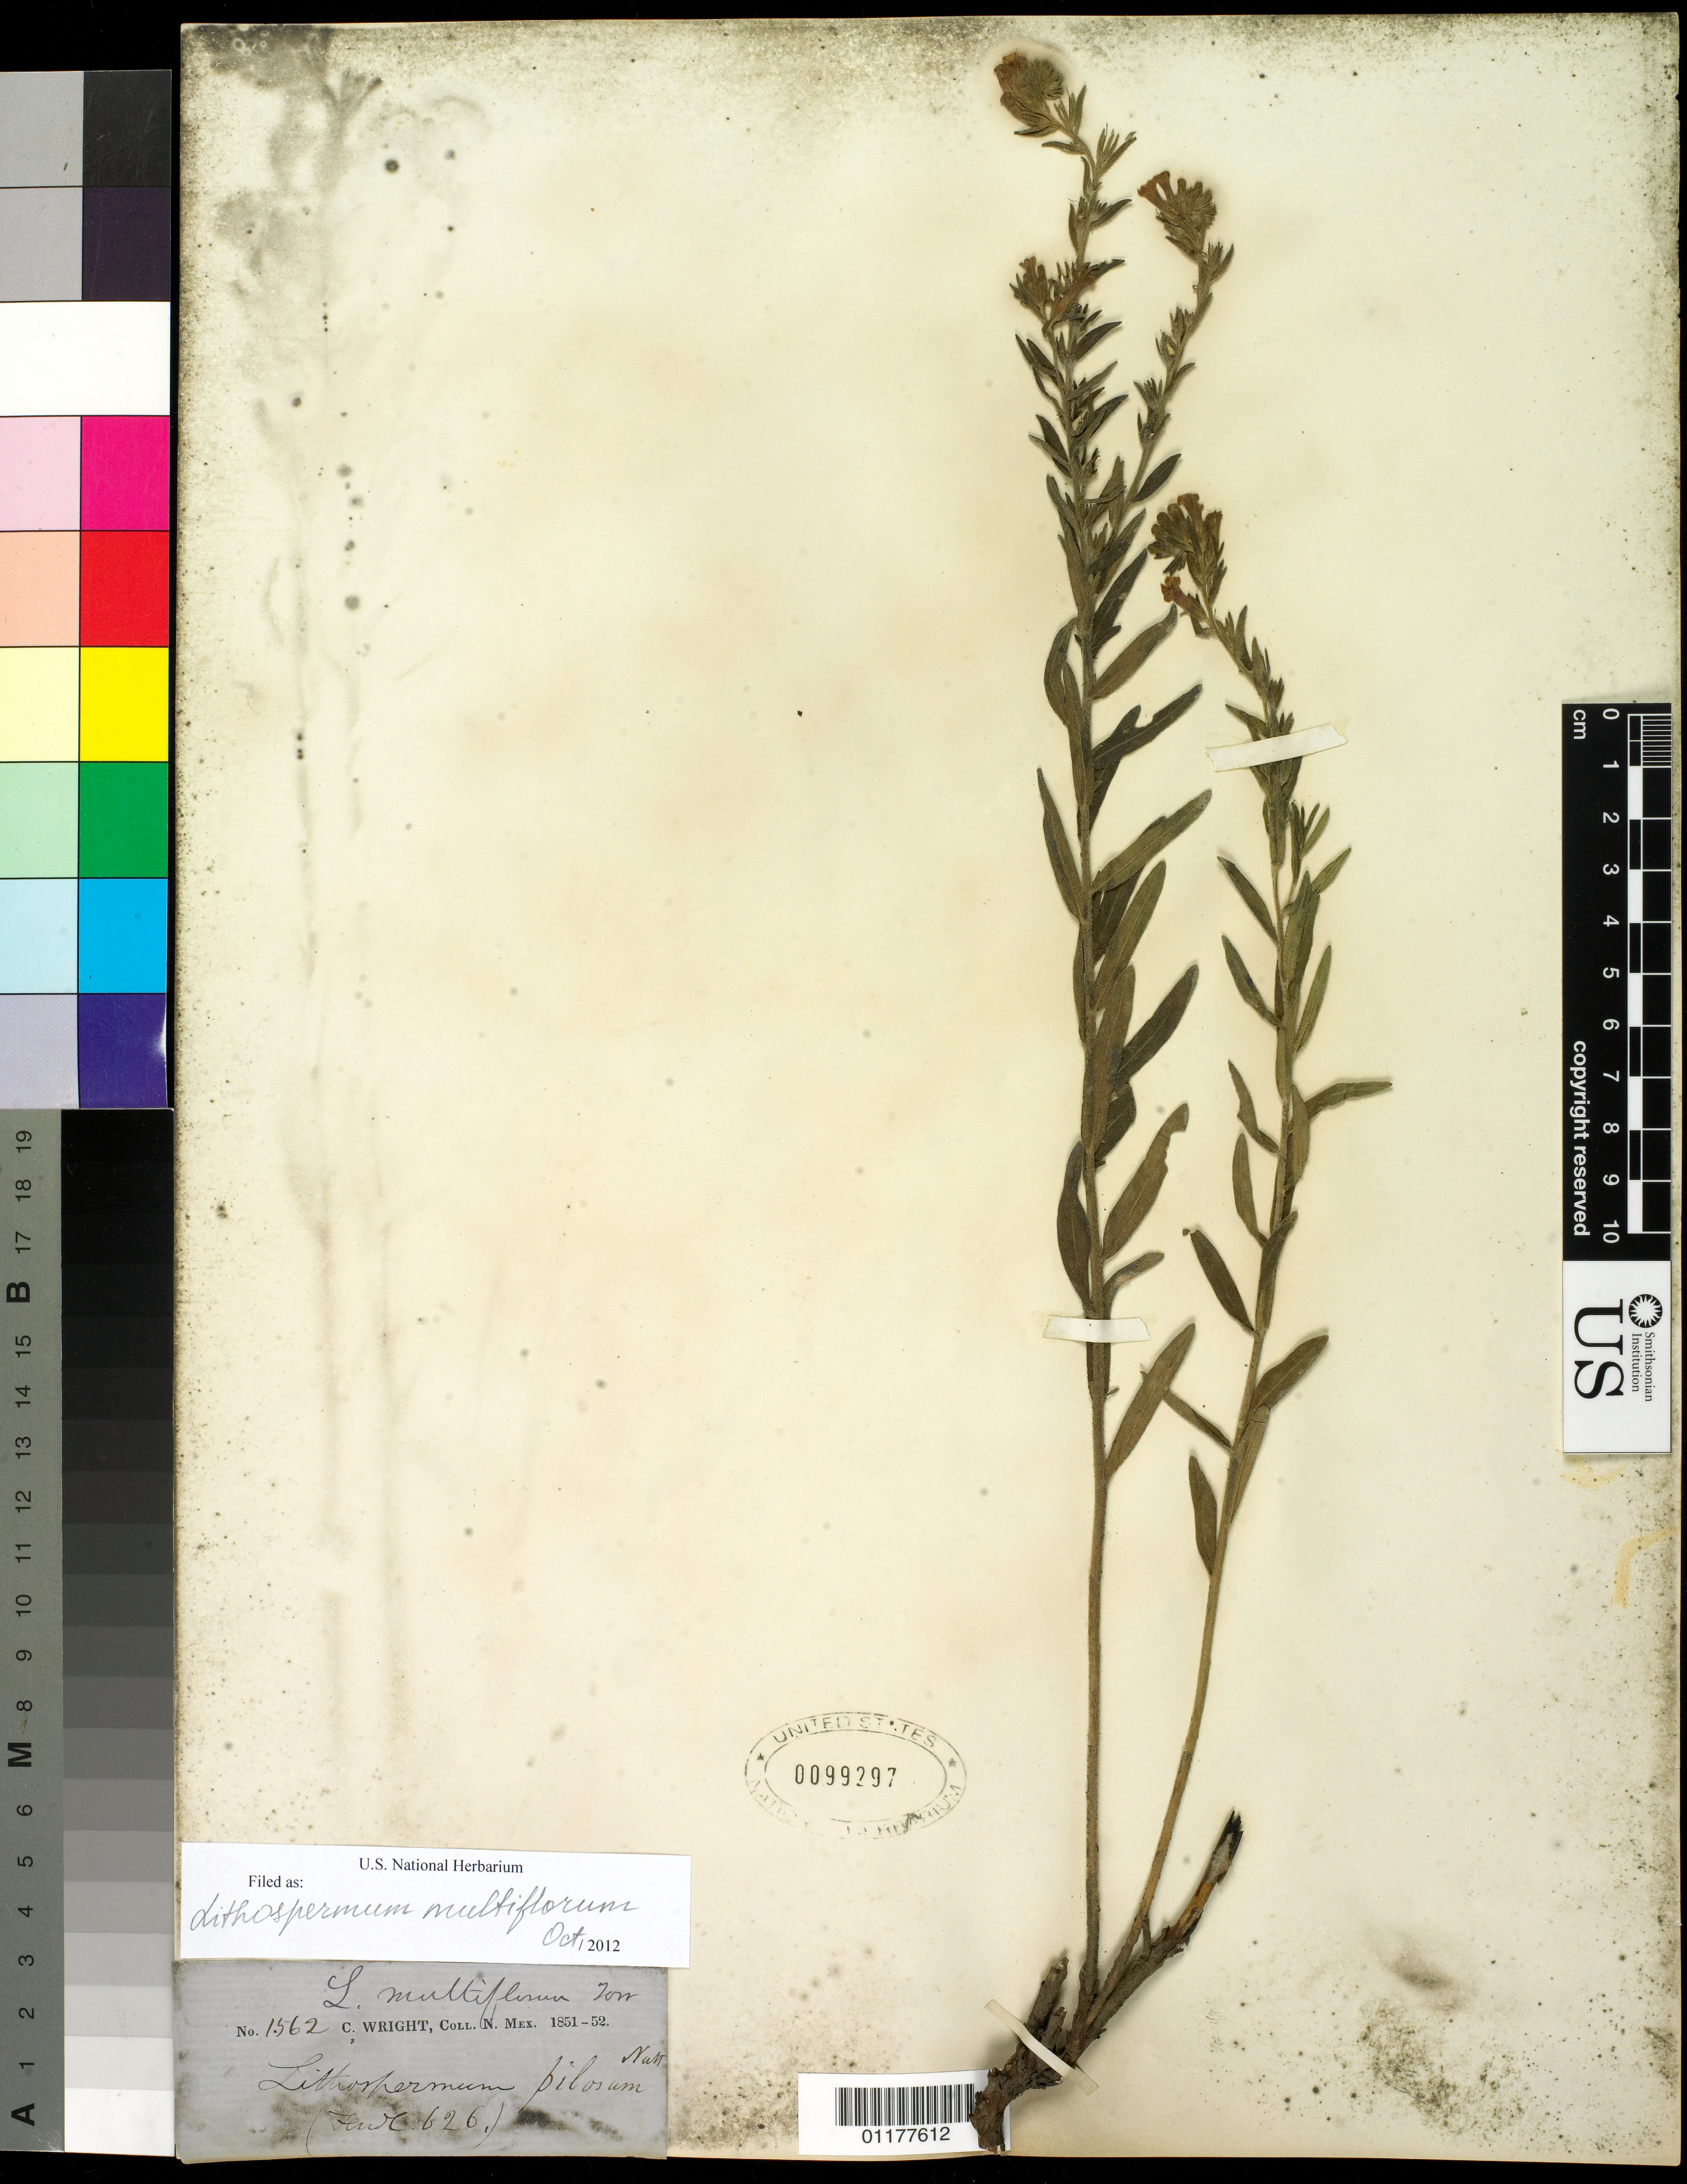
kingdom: Plantae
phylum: Tracheophyta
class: Magnoliopsida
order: Boraginales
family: Boraginaceae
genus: Lithospermum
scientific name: Lithospermum multiflorum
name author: Torr. ex A. Gray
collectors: C. Wright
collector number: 1562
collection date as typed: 1851 to -- --- 1852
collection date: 1851/1852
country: United States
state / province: New Mexico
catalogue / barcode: US 99297